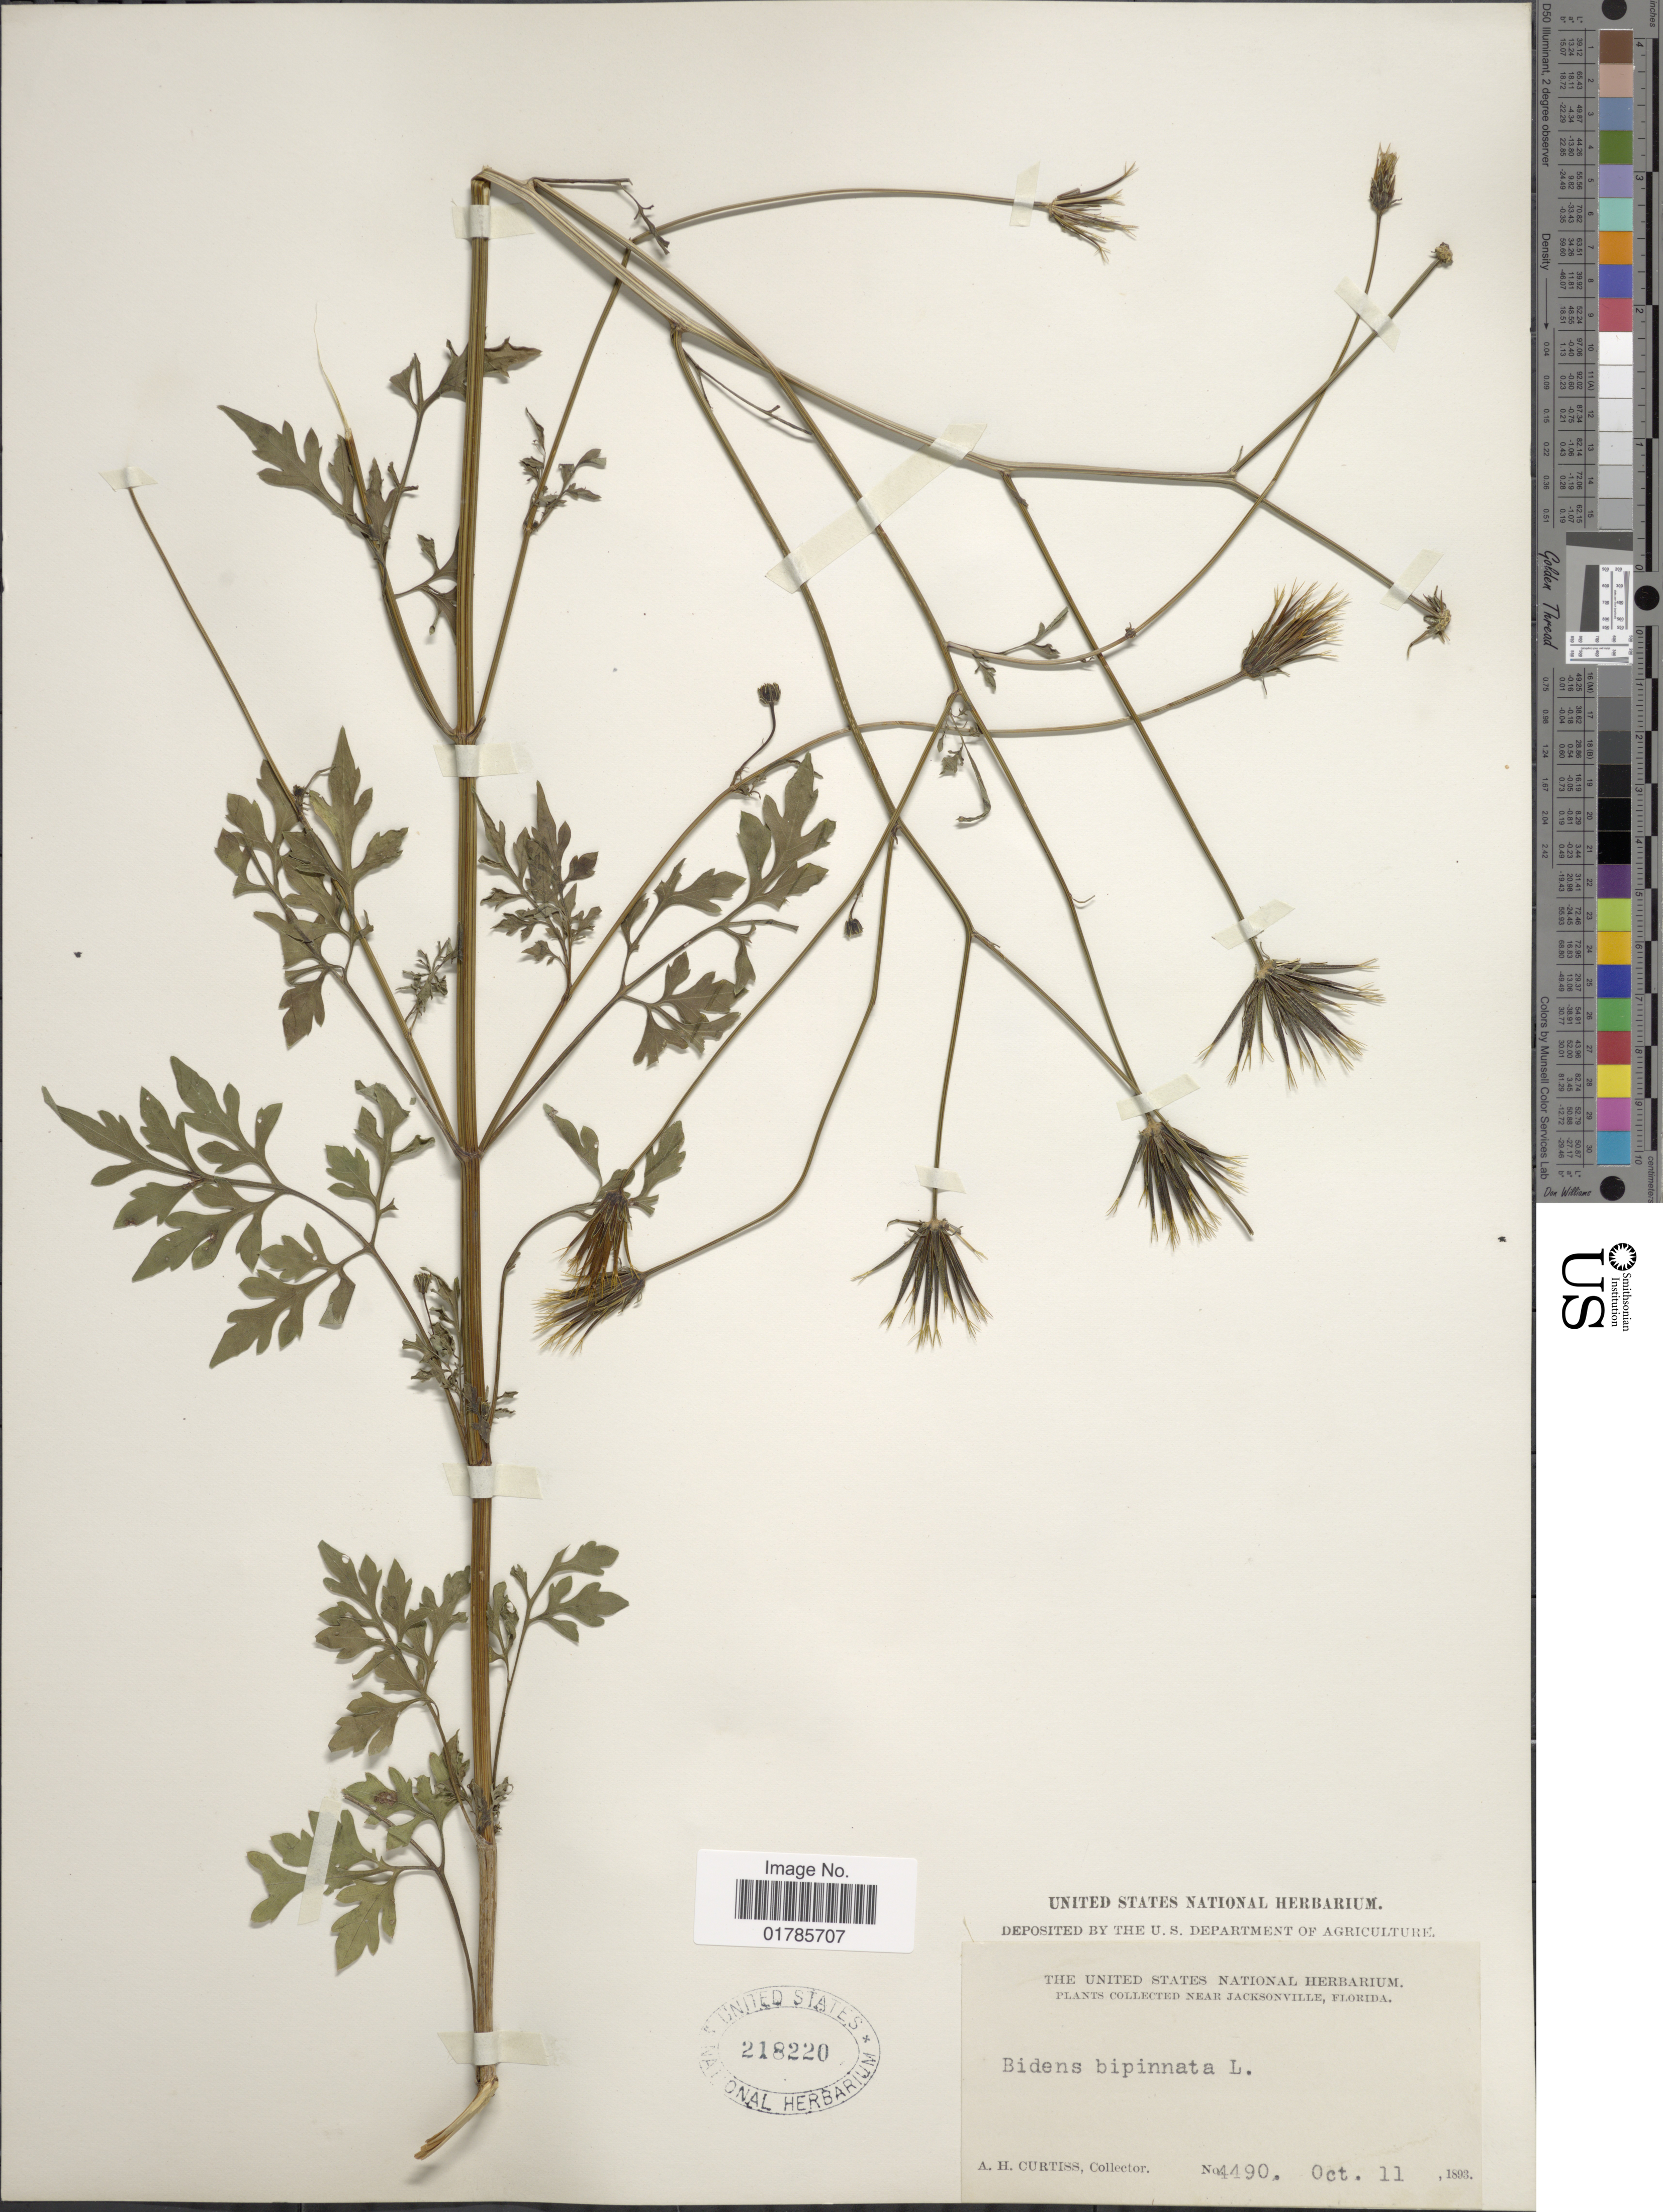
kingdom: Plantae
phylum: Tracheophyta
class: Magnoliopsida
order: Asterales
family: Asteraceae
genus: Bidens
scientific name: Bidens bipinnata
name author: L.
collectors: A. H. Curtiss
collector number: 4490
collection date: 1893-10-11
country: United States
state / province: Florida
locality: Near Jacksonville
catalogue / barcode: US 218220